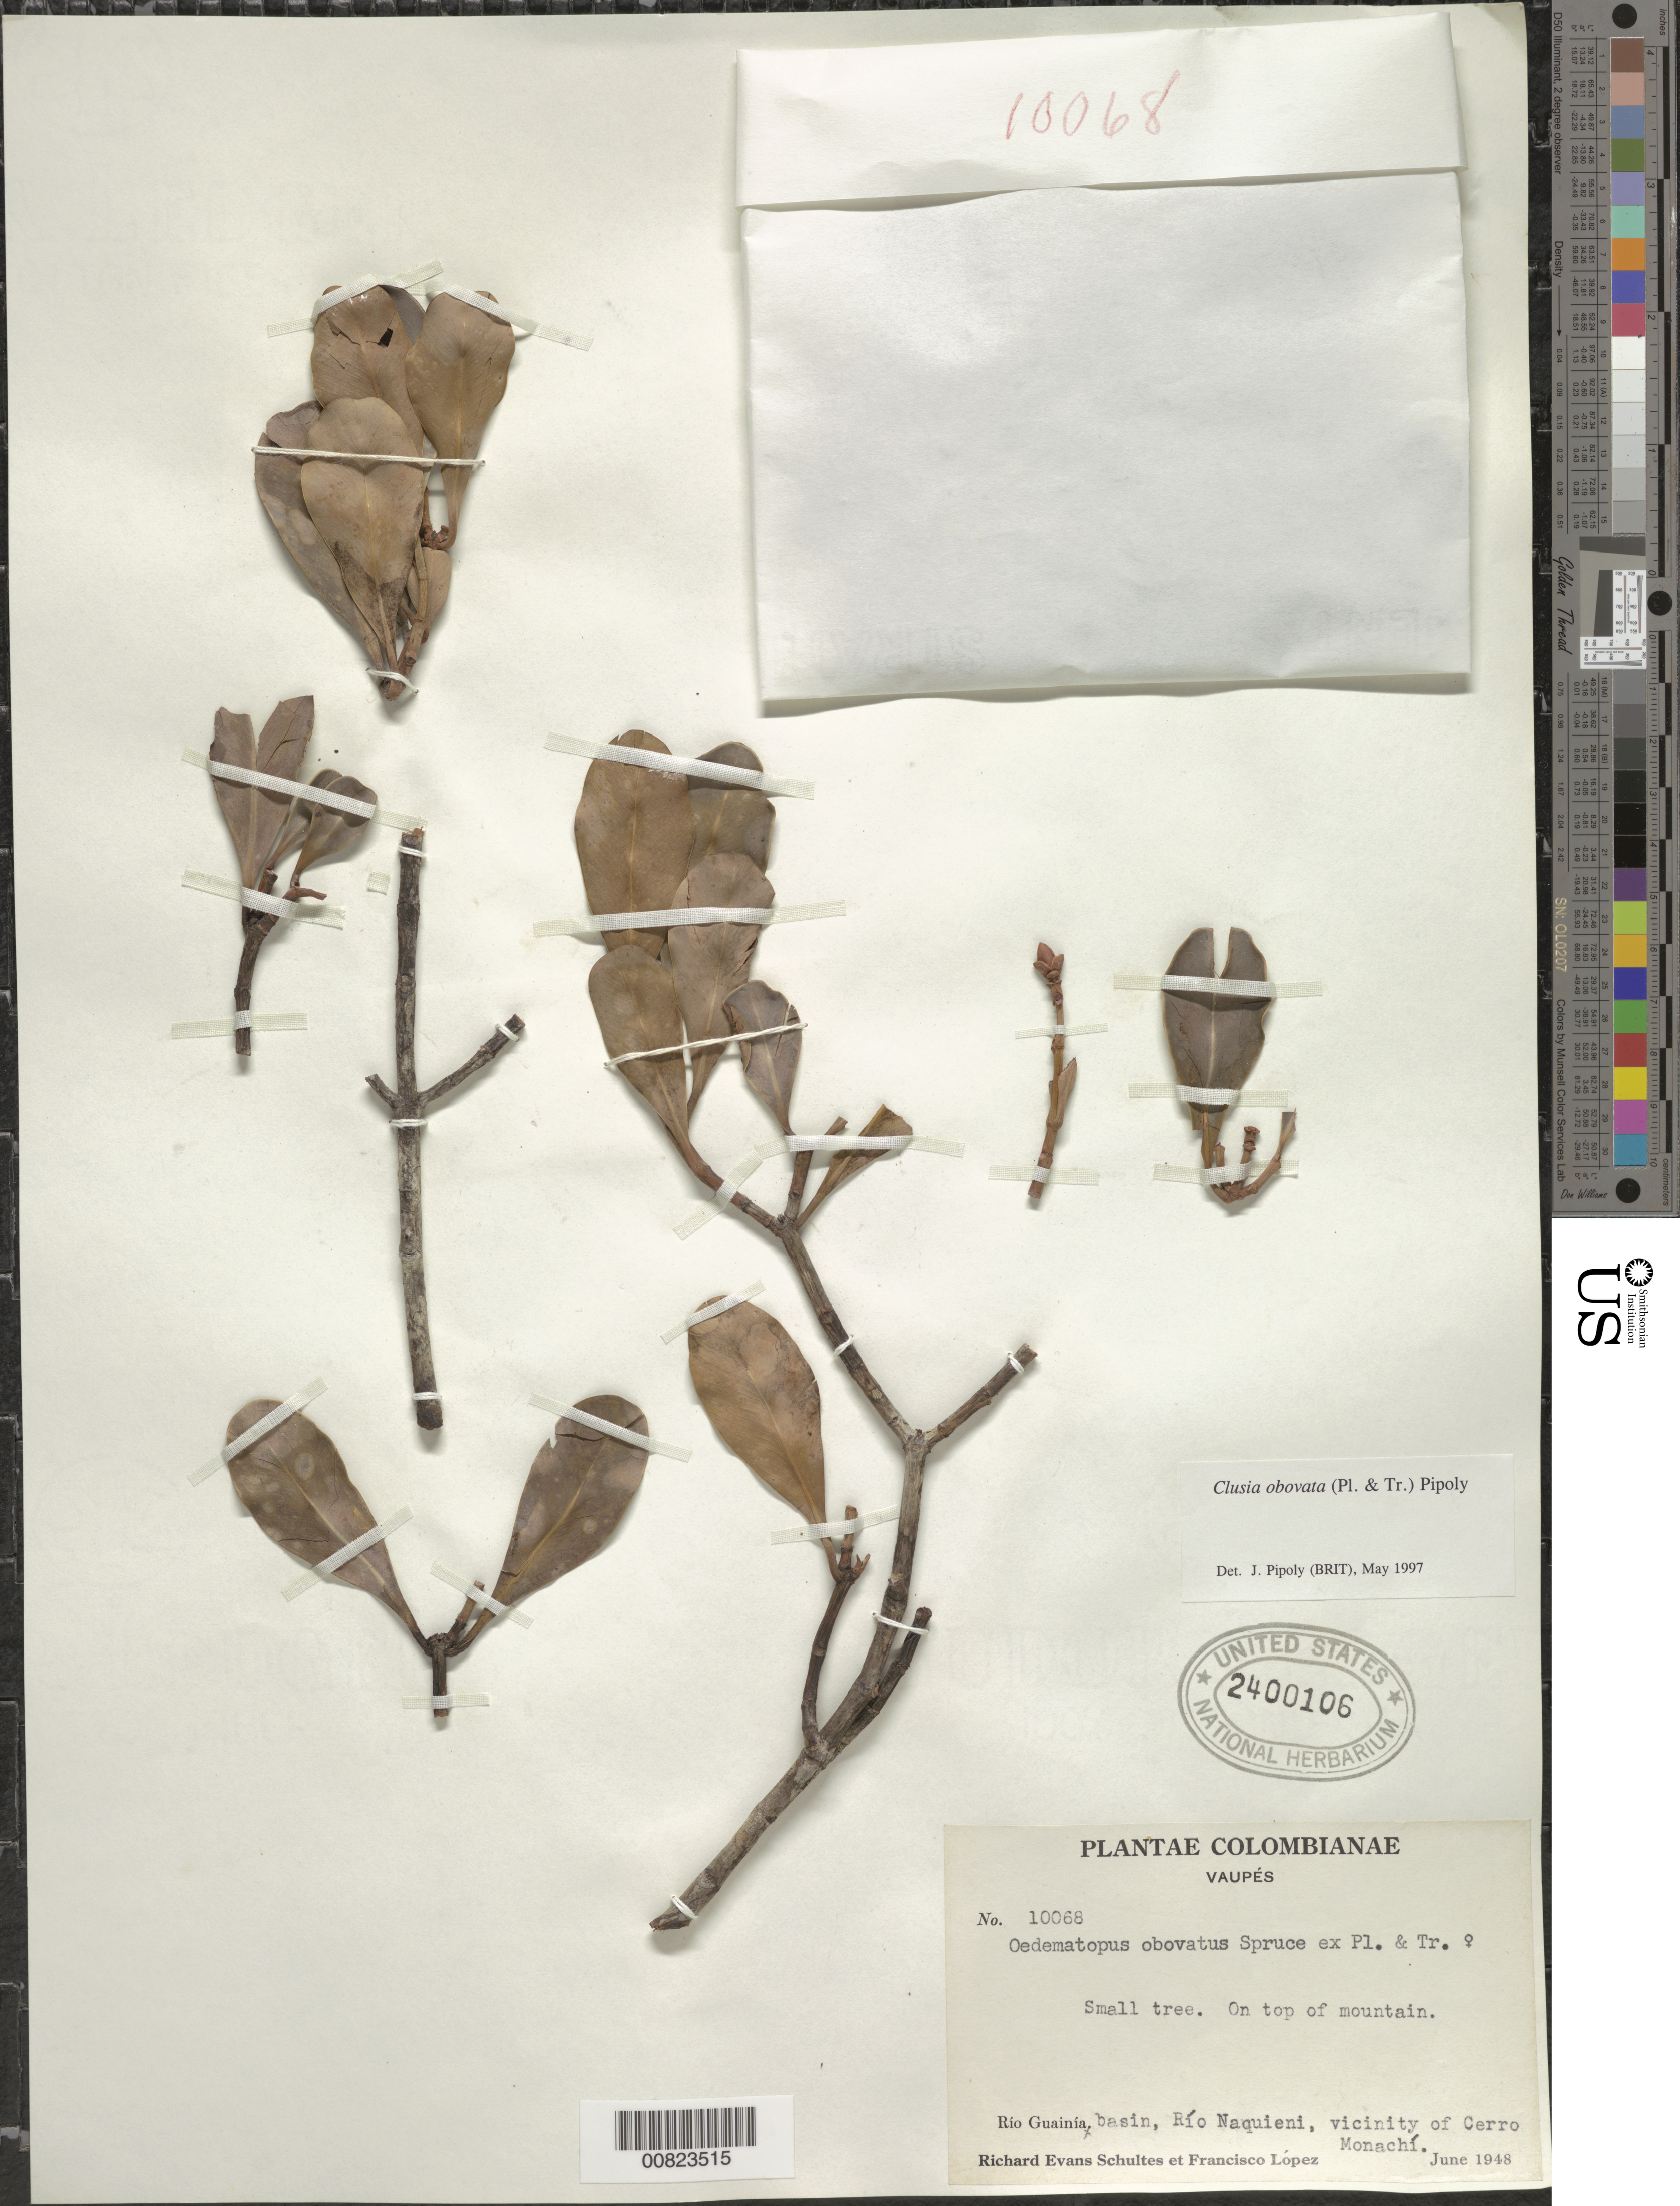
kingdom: Plantae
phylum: Tracheophyta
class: Magnoliopsida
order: Malpighiales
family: Clusiaceae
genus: Clusia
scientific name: Clusia obovata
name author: (Spruce ex Planch. & Triana) Pipoly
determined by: Pipoly, J. J., III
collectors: R. E. Schultes & F. Lopéz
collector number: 10068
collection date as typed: Jun-48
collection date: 1948-06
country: Colombia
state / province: Vaupés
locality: Río Guinia basin, Río Naquieni, civinity of Cerro Monachi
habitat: Top of mountain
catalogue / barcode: US 2400106